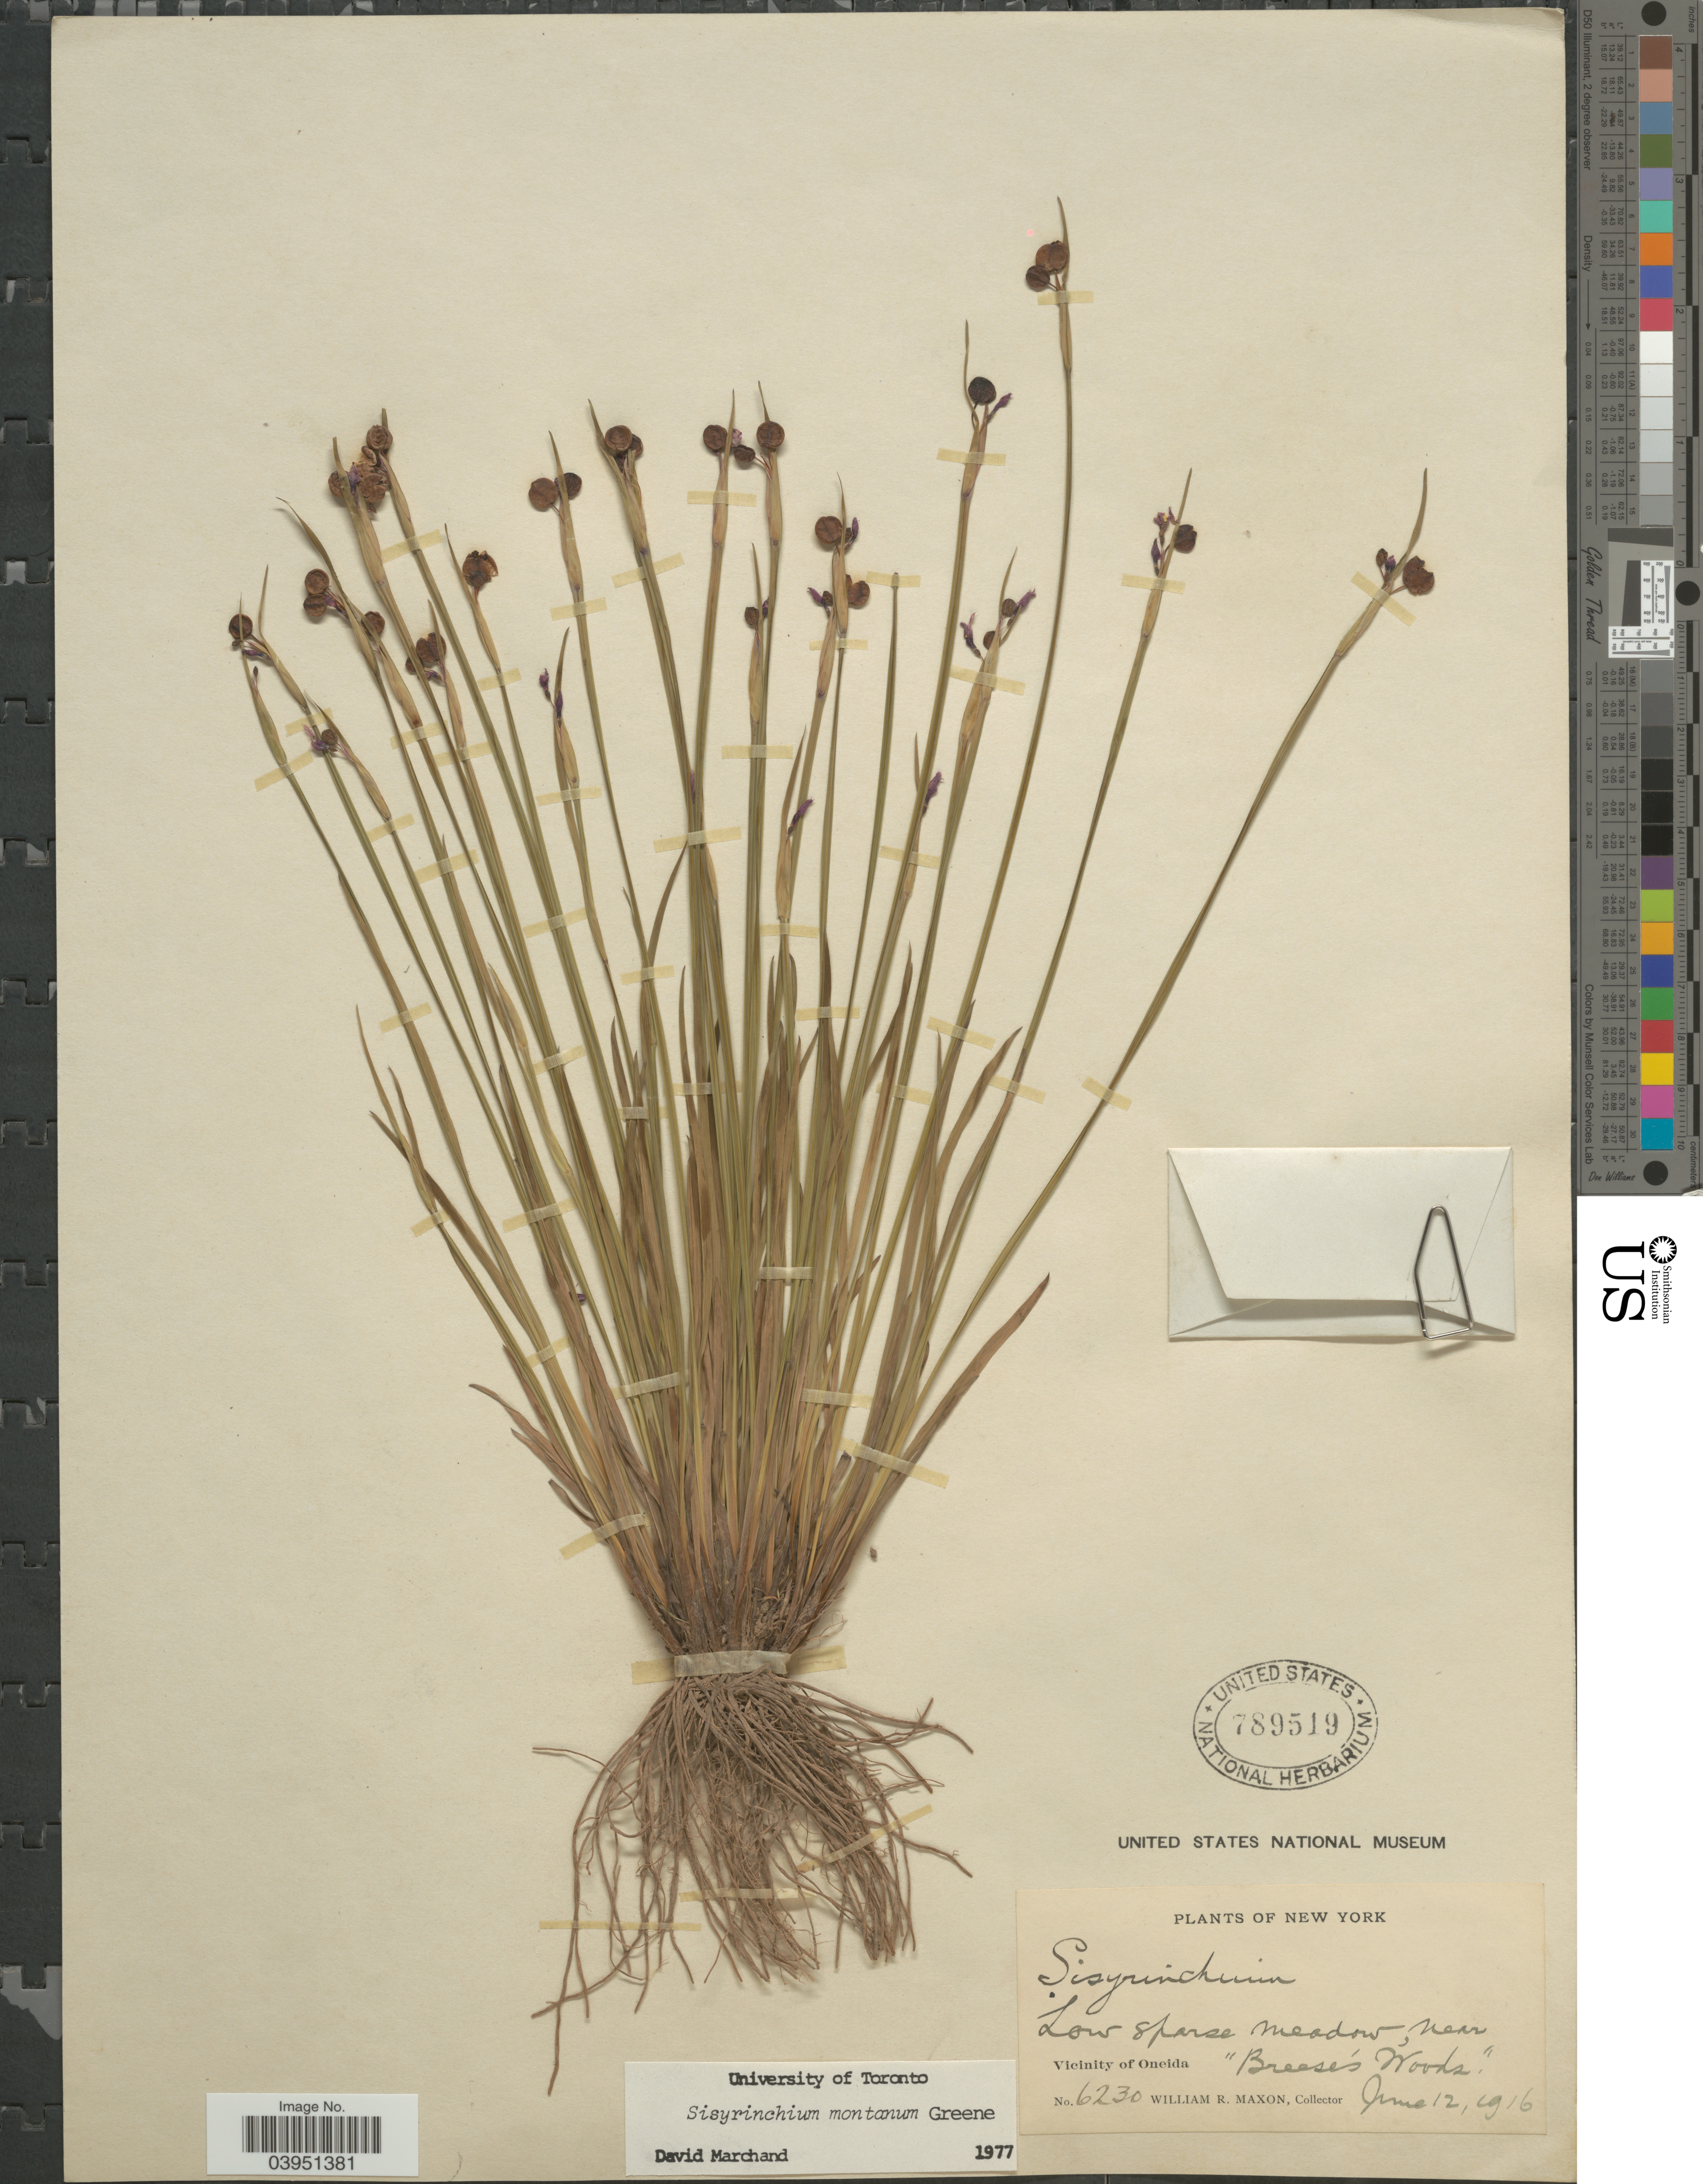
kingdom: Plantae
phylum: Tracheophyta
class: Liliopsida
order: Asparagales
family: Iridaceae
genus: Sisyrinchium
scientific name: Sisyrinchium montanum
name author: Greene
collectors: W. R. Maxon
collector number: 6230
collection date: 1916-06-12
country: United States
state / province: New York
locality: Near "Breese's Woods." Vicinity of Oneida.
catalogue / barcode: US 789519